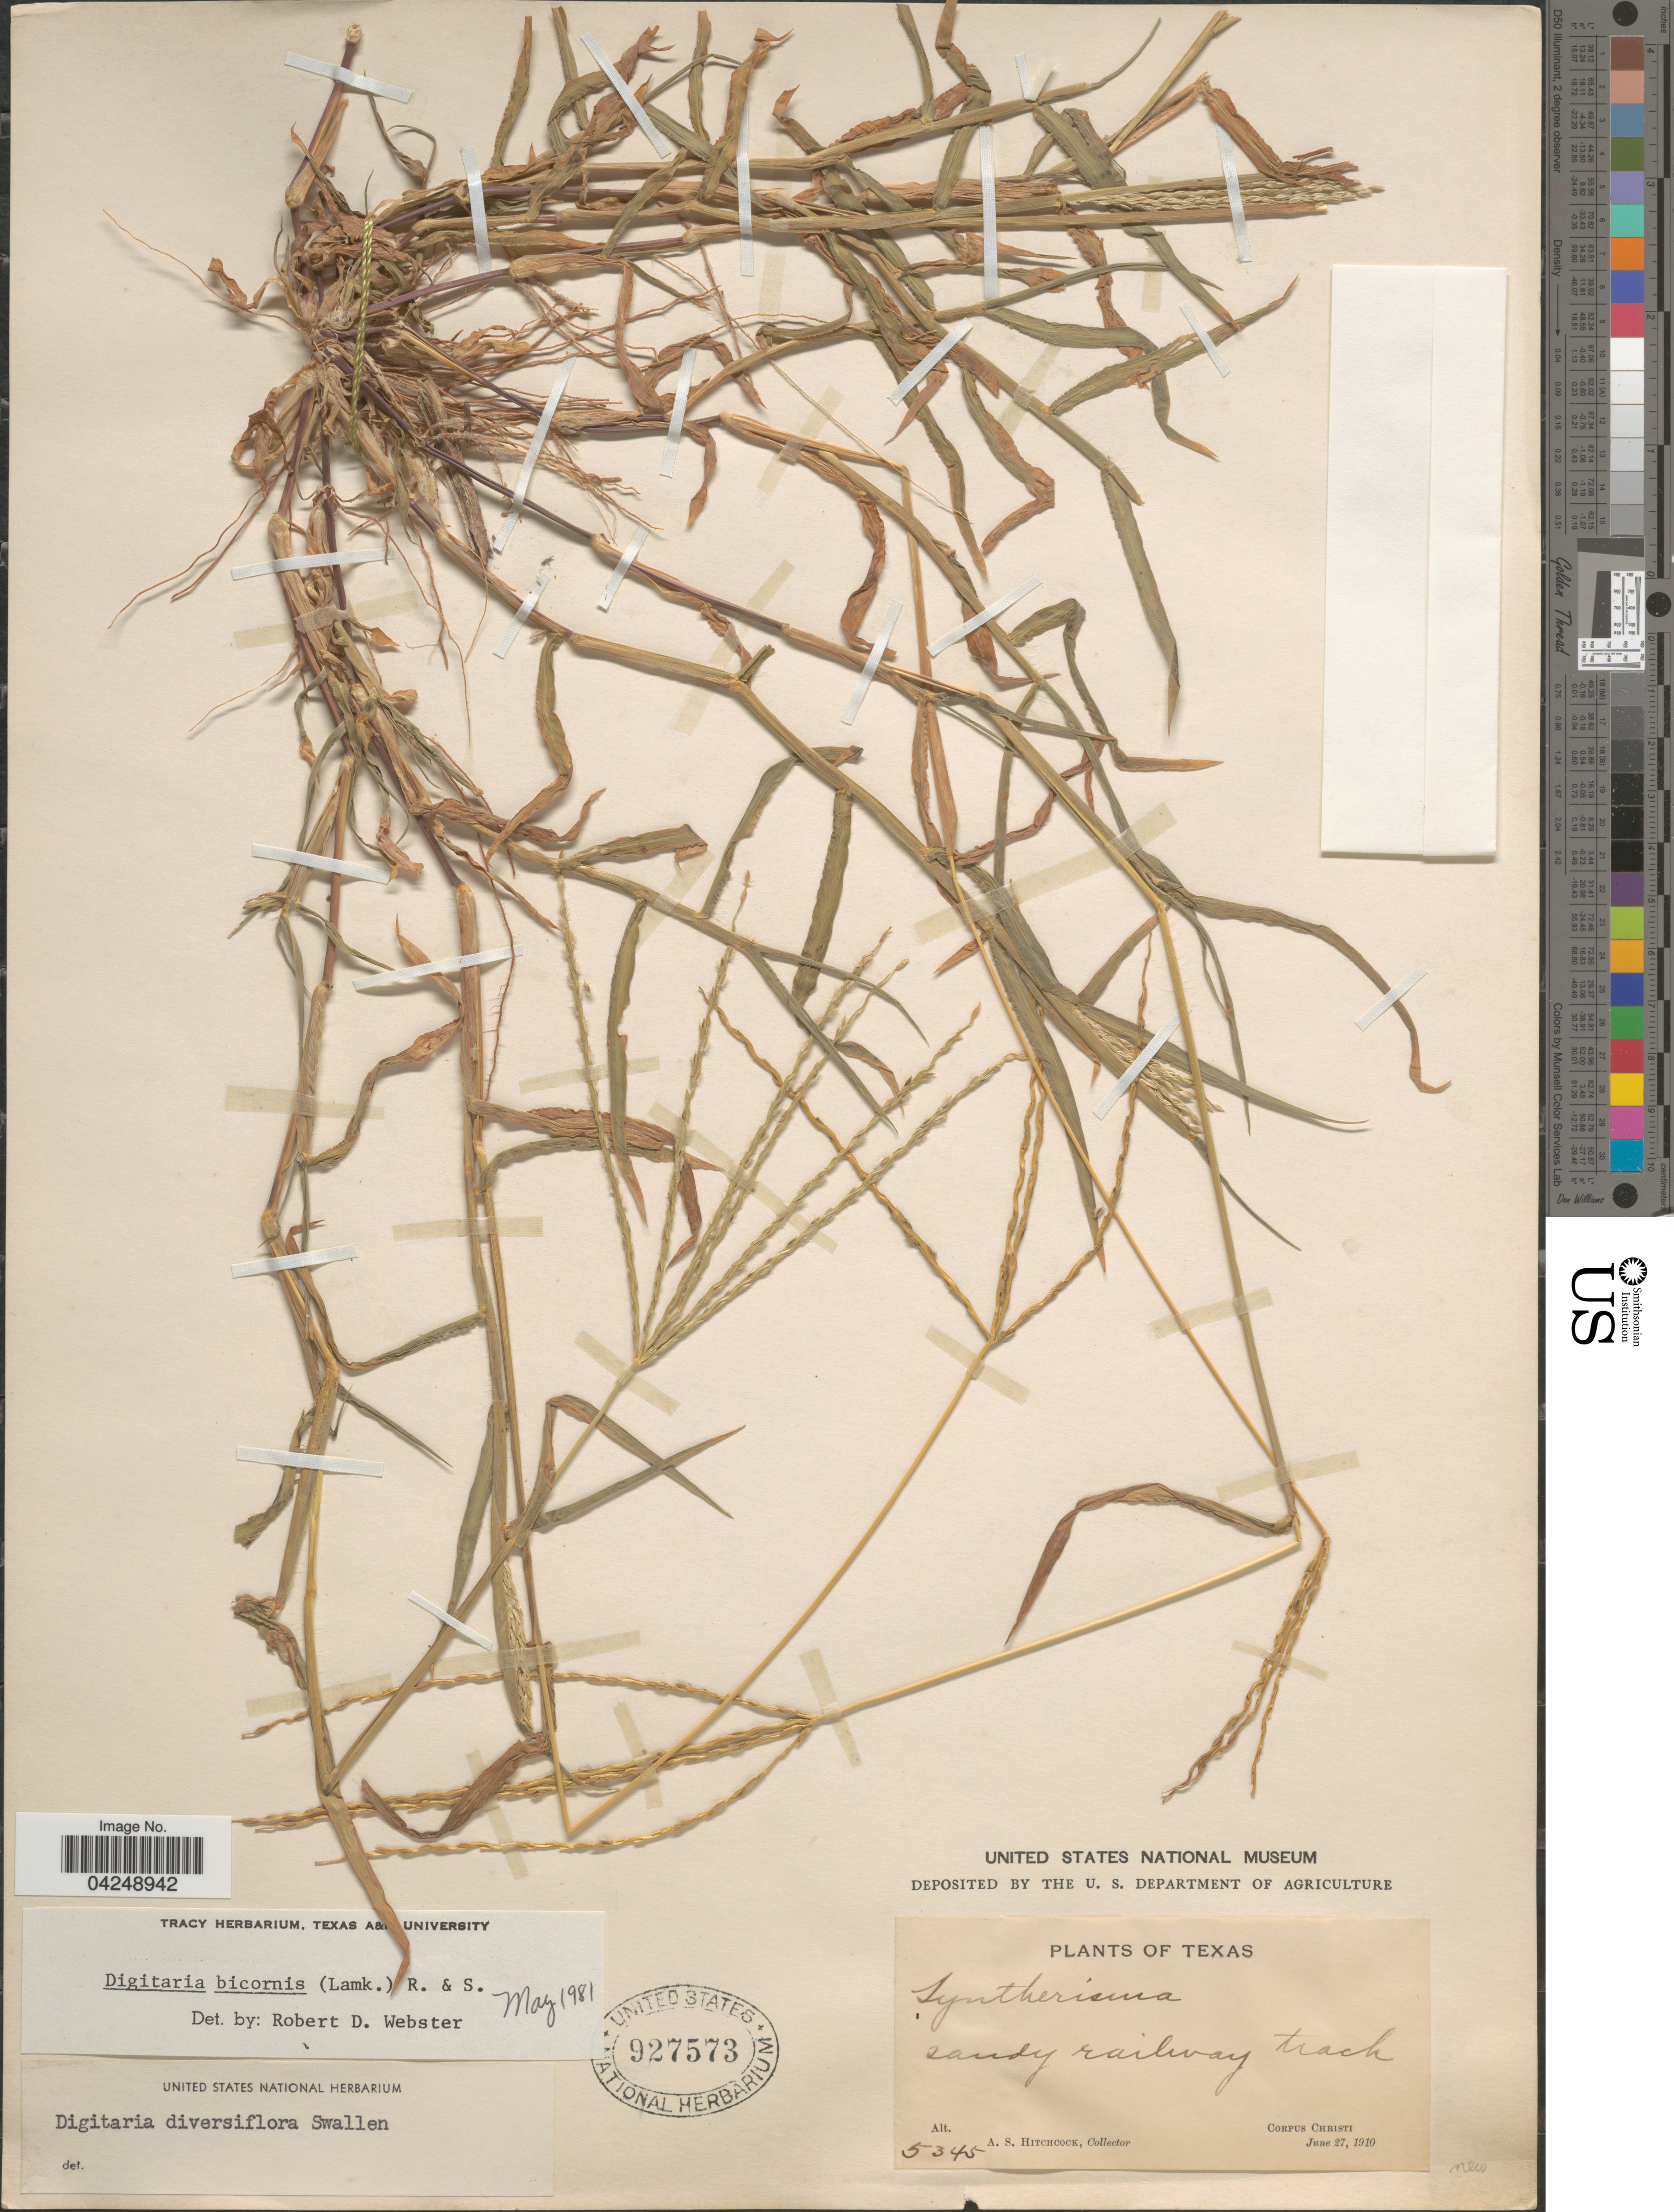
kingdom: Plantae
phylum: Tracheophyta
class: Liliopsida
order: Poales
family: Poaceae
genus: Digitaria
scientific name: Digitaria bicornis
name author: (Lam.) Roem. & Schult.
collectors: A. S. Hitchcock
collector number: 5345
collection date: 1910-06-27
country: United States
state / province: Texas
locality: Sandy railway track. Corpus Christi.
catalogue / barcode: US 927573